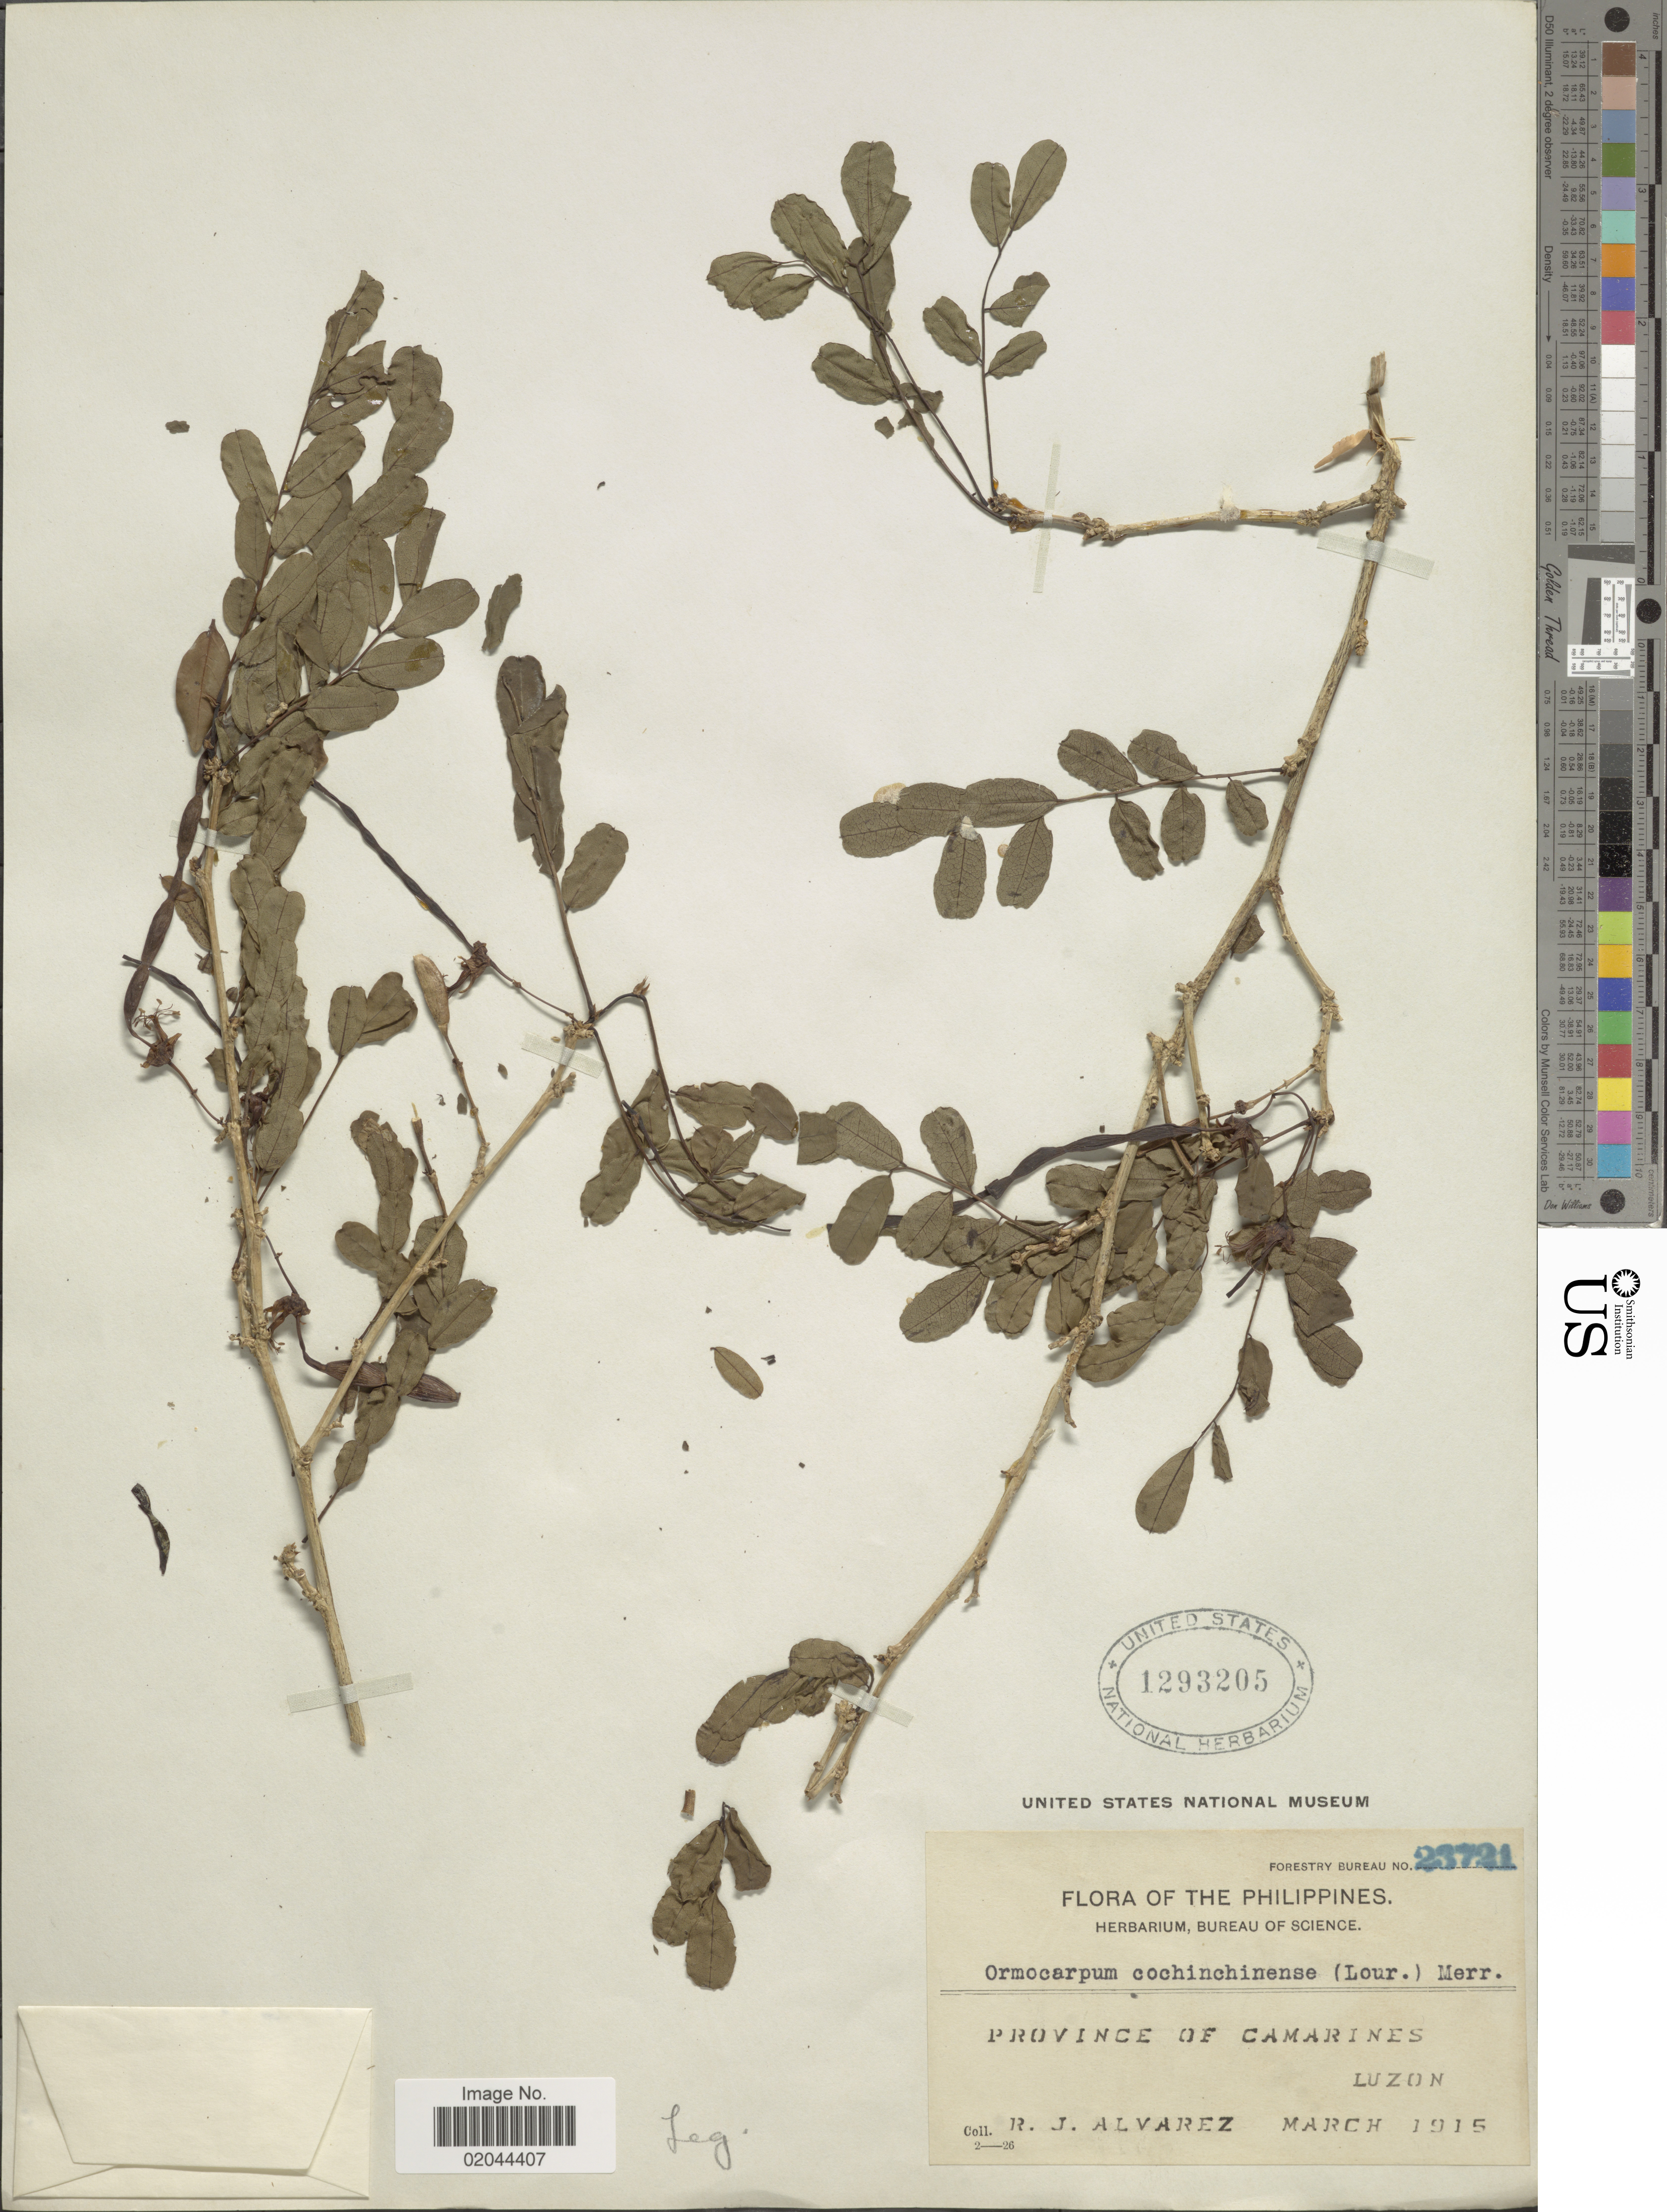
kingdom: Plantae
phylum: Tracheophyta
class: Magnoliopsida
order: Fabales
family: Fabaceae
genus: Ormocarpum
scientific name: Ormocarpum cochinchinense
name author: (Lour.) Merr.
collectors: R. Alvarez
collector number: Forestry Bureau 23721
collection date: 1915-03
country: Philippines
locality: Province of Camarines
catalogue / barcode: US 1293205